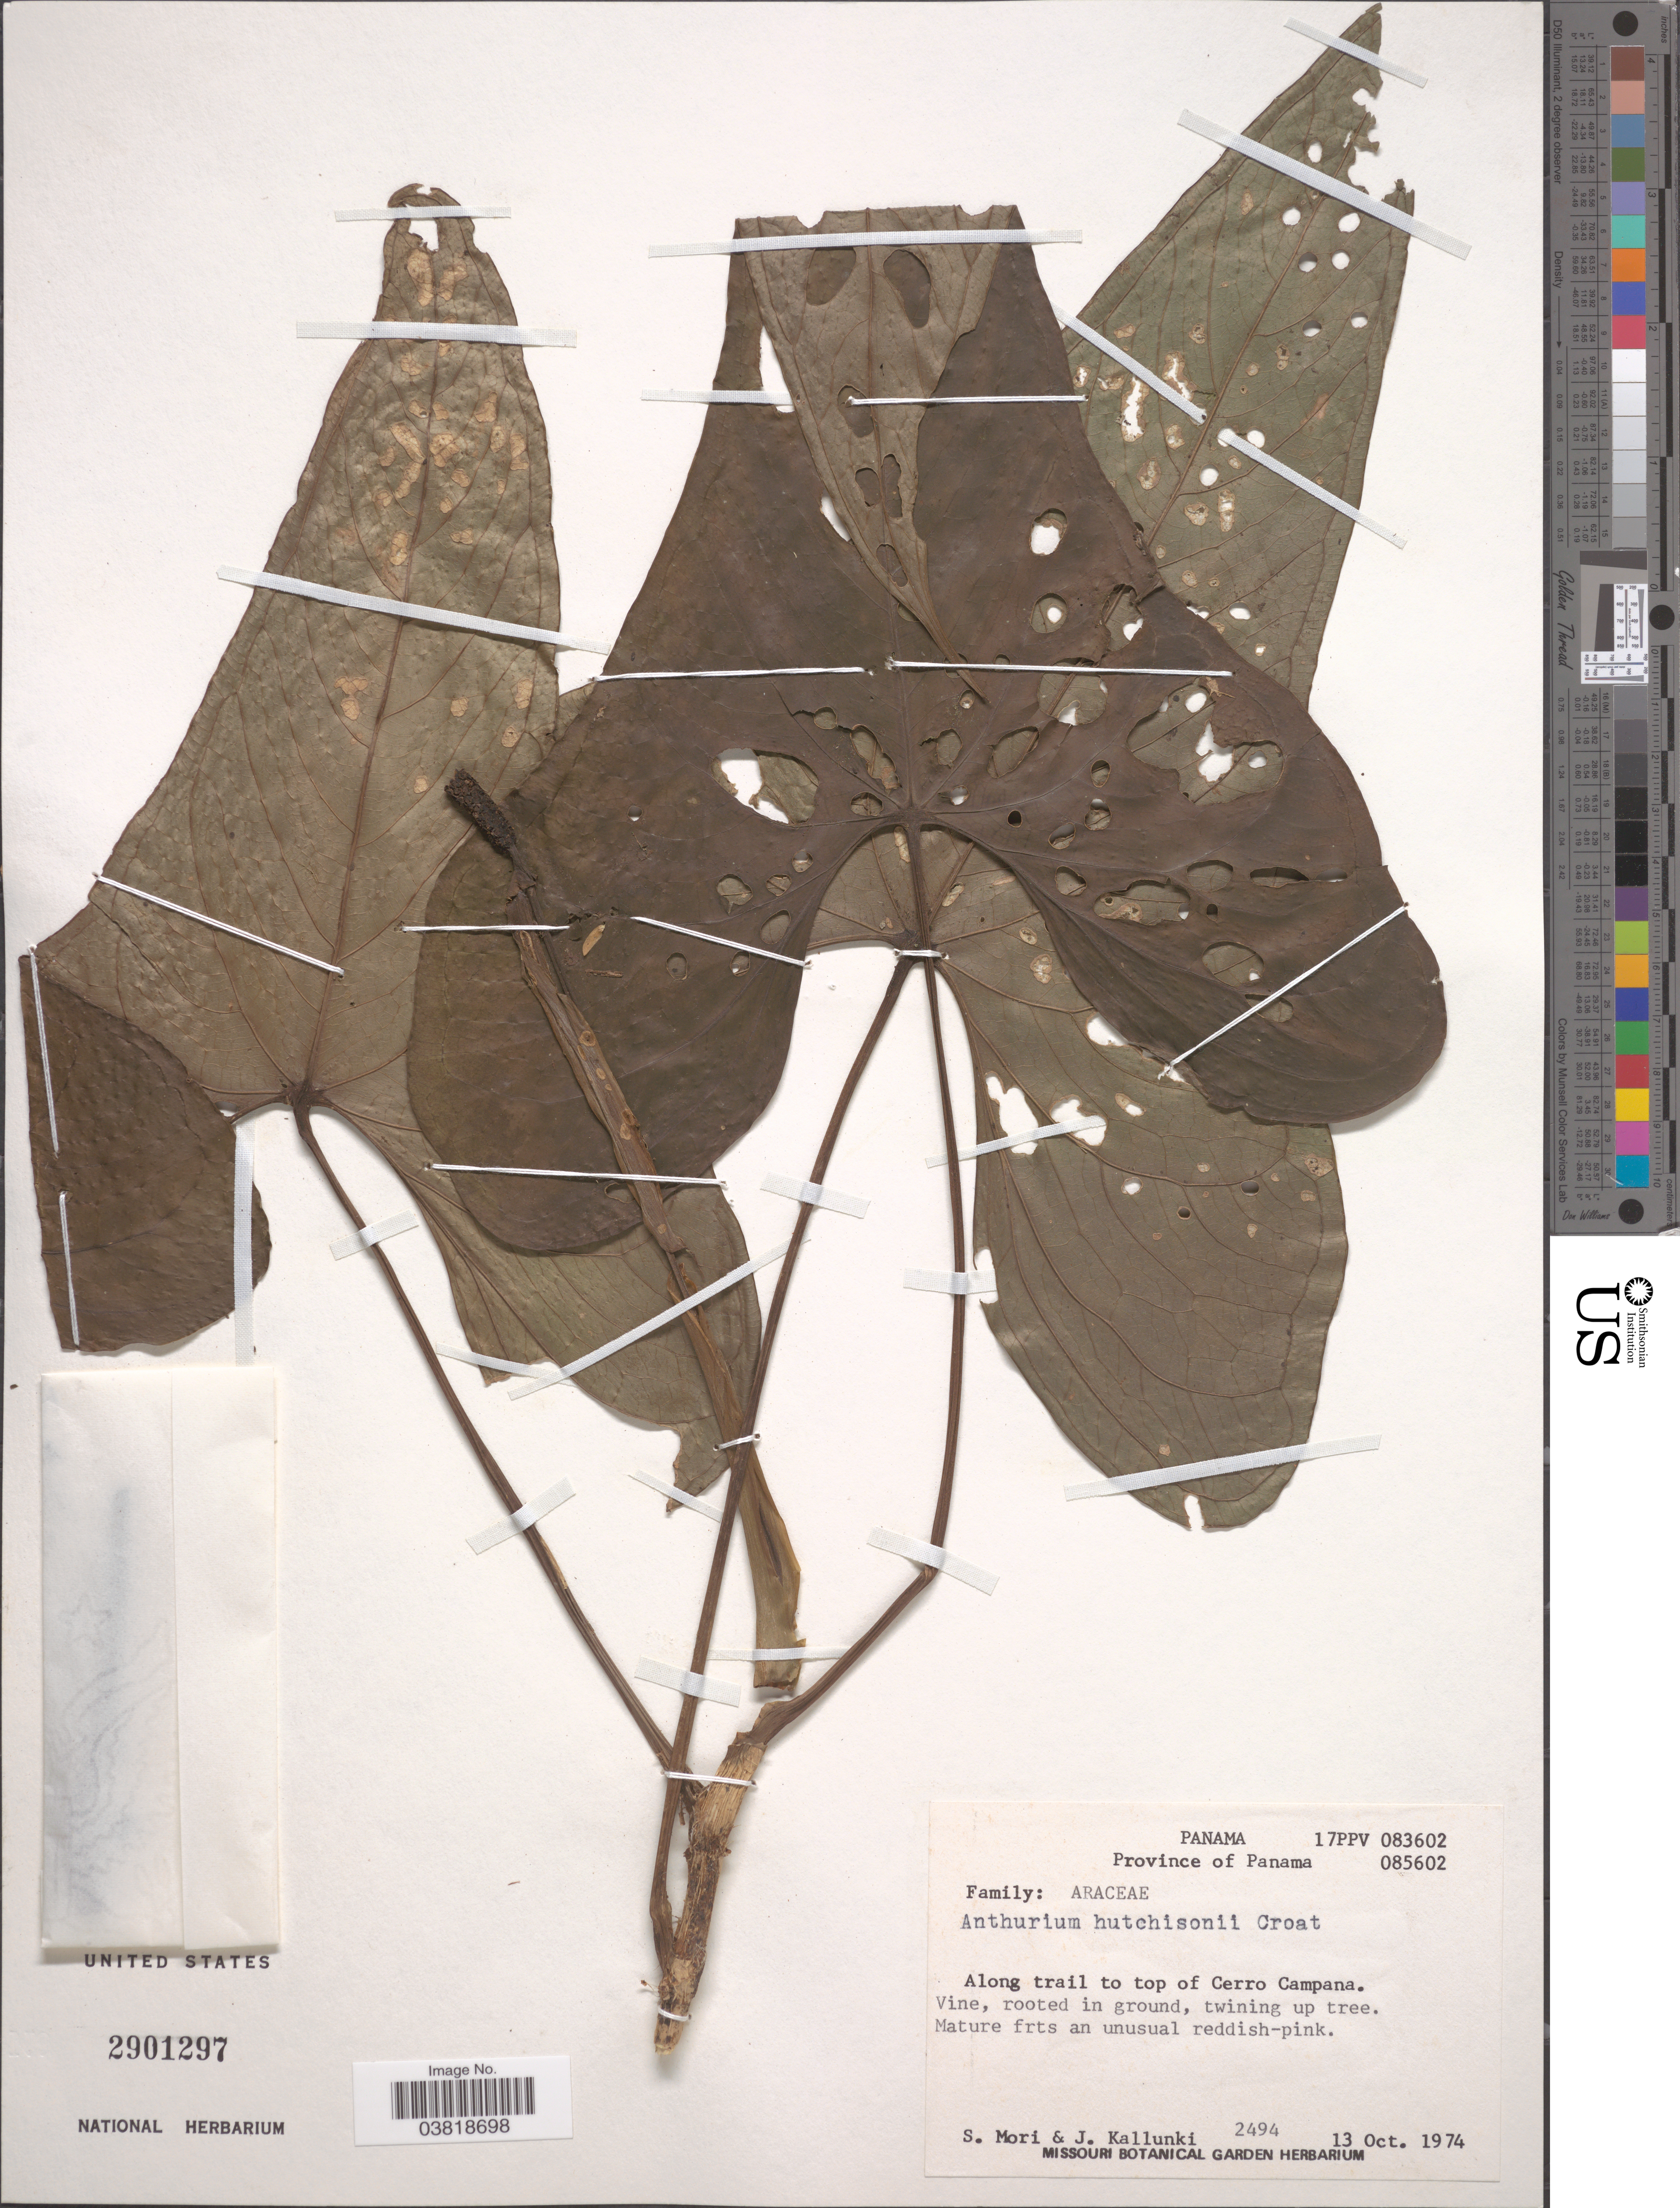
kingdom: Plantae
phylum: Tracheophyta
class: Liliopsida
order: Alismatales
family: Araceae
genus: Anthurium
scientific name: Anthurium hutchisonii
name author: Croat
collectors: S. Mori & J. Kallunki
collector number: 2494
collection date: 1974-10-13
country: Panama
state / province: Panamá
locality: Along trail to top of Cerro Campana.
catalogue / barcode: US 2901297